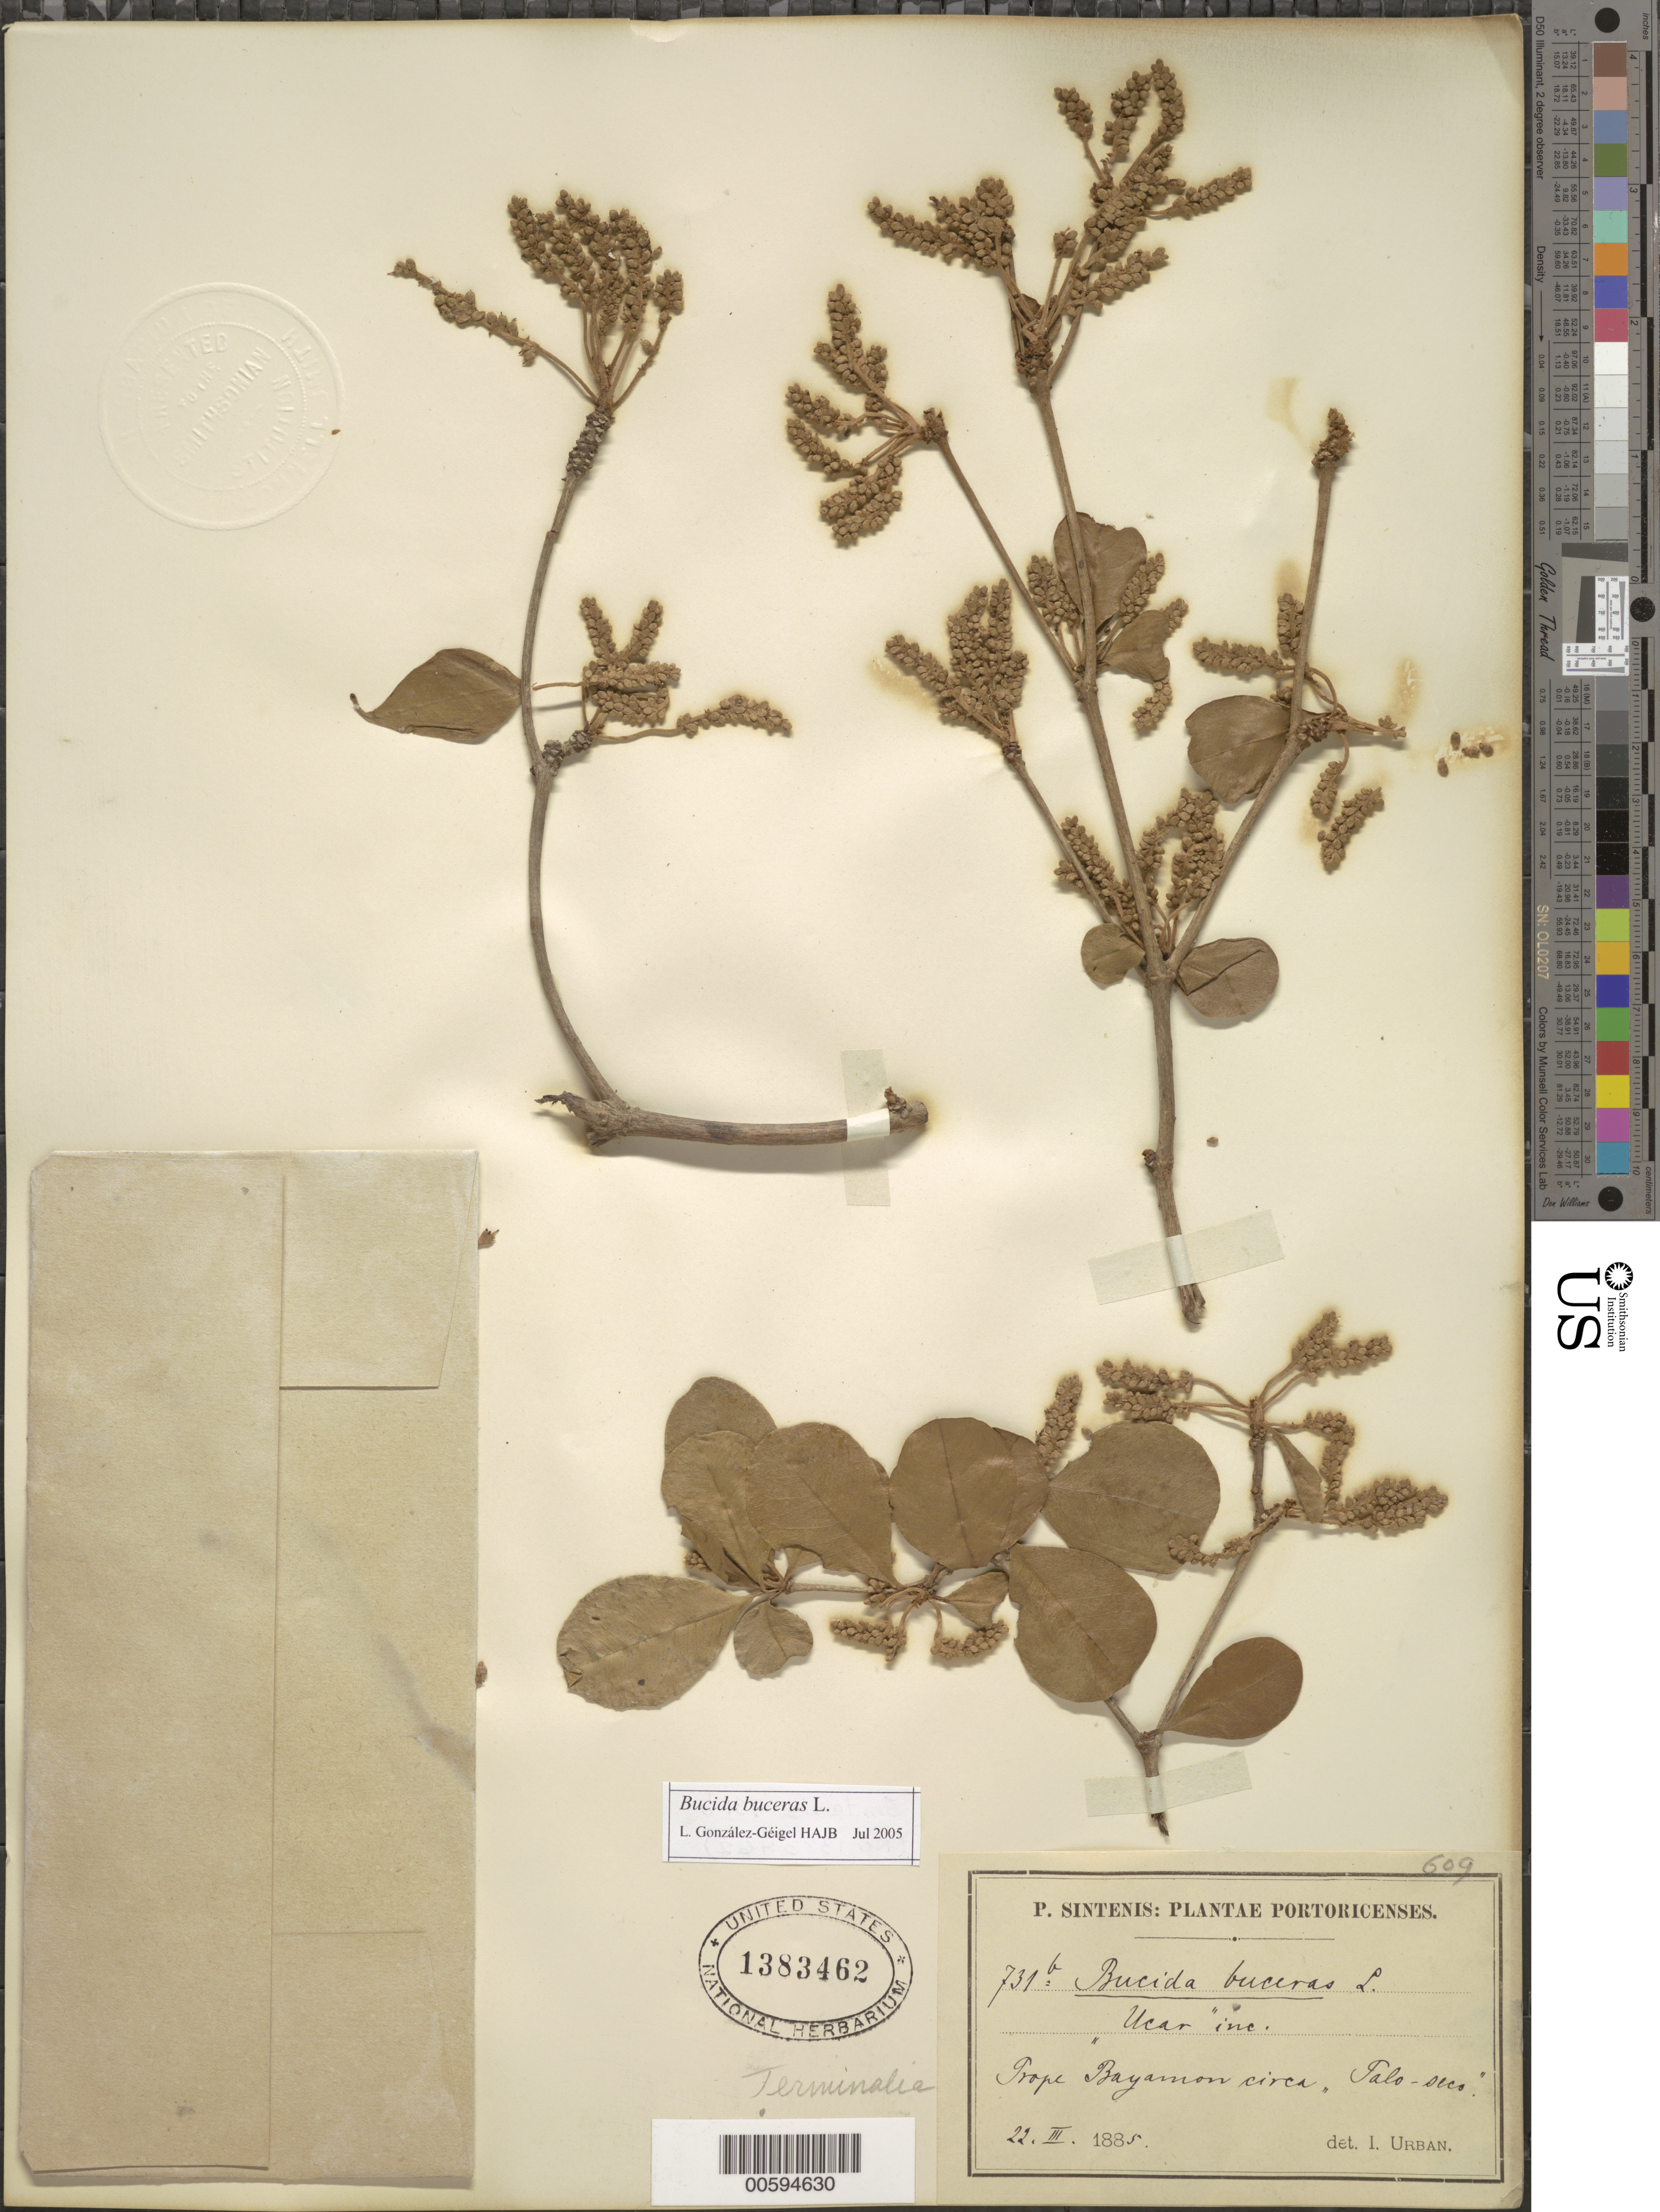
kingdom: Plantae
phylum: Tracheophyta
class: Magnoliopsida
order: Myrtales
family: Combretaceae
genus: Terminalia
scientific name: Terminalia buceras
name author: (L.) C. Wright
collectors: P. Sintenis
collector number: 731b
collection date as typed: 22 Mar 1885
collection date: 1885-03-22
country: Puerto Rico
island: Greater Antilles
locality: Prope Bayamon circa "Palo-seco"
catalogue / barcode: US 1383462